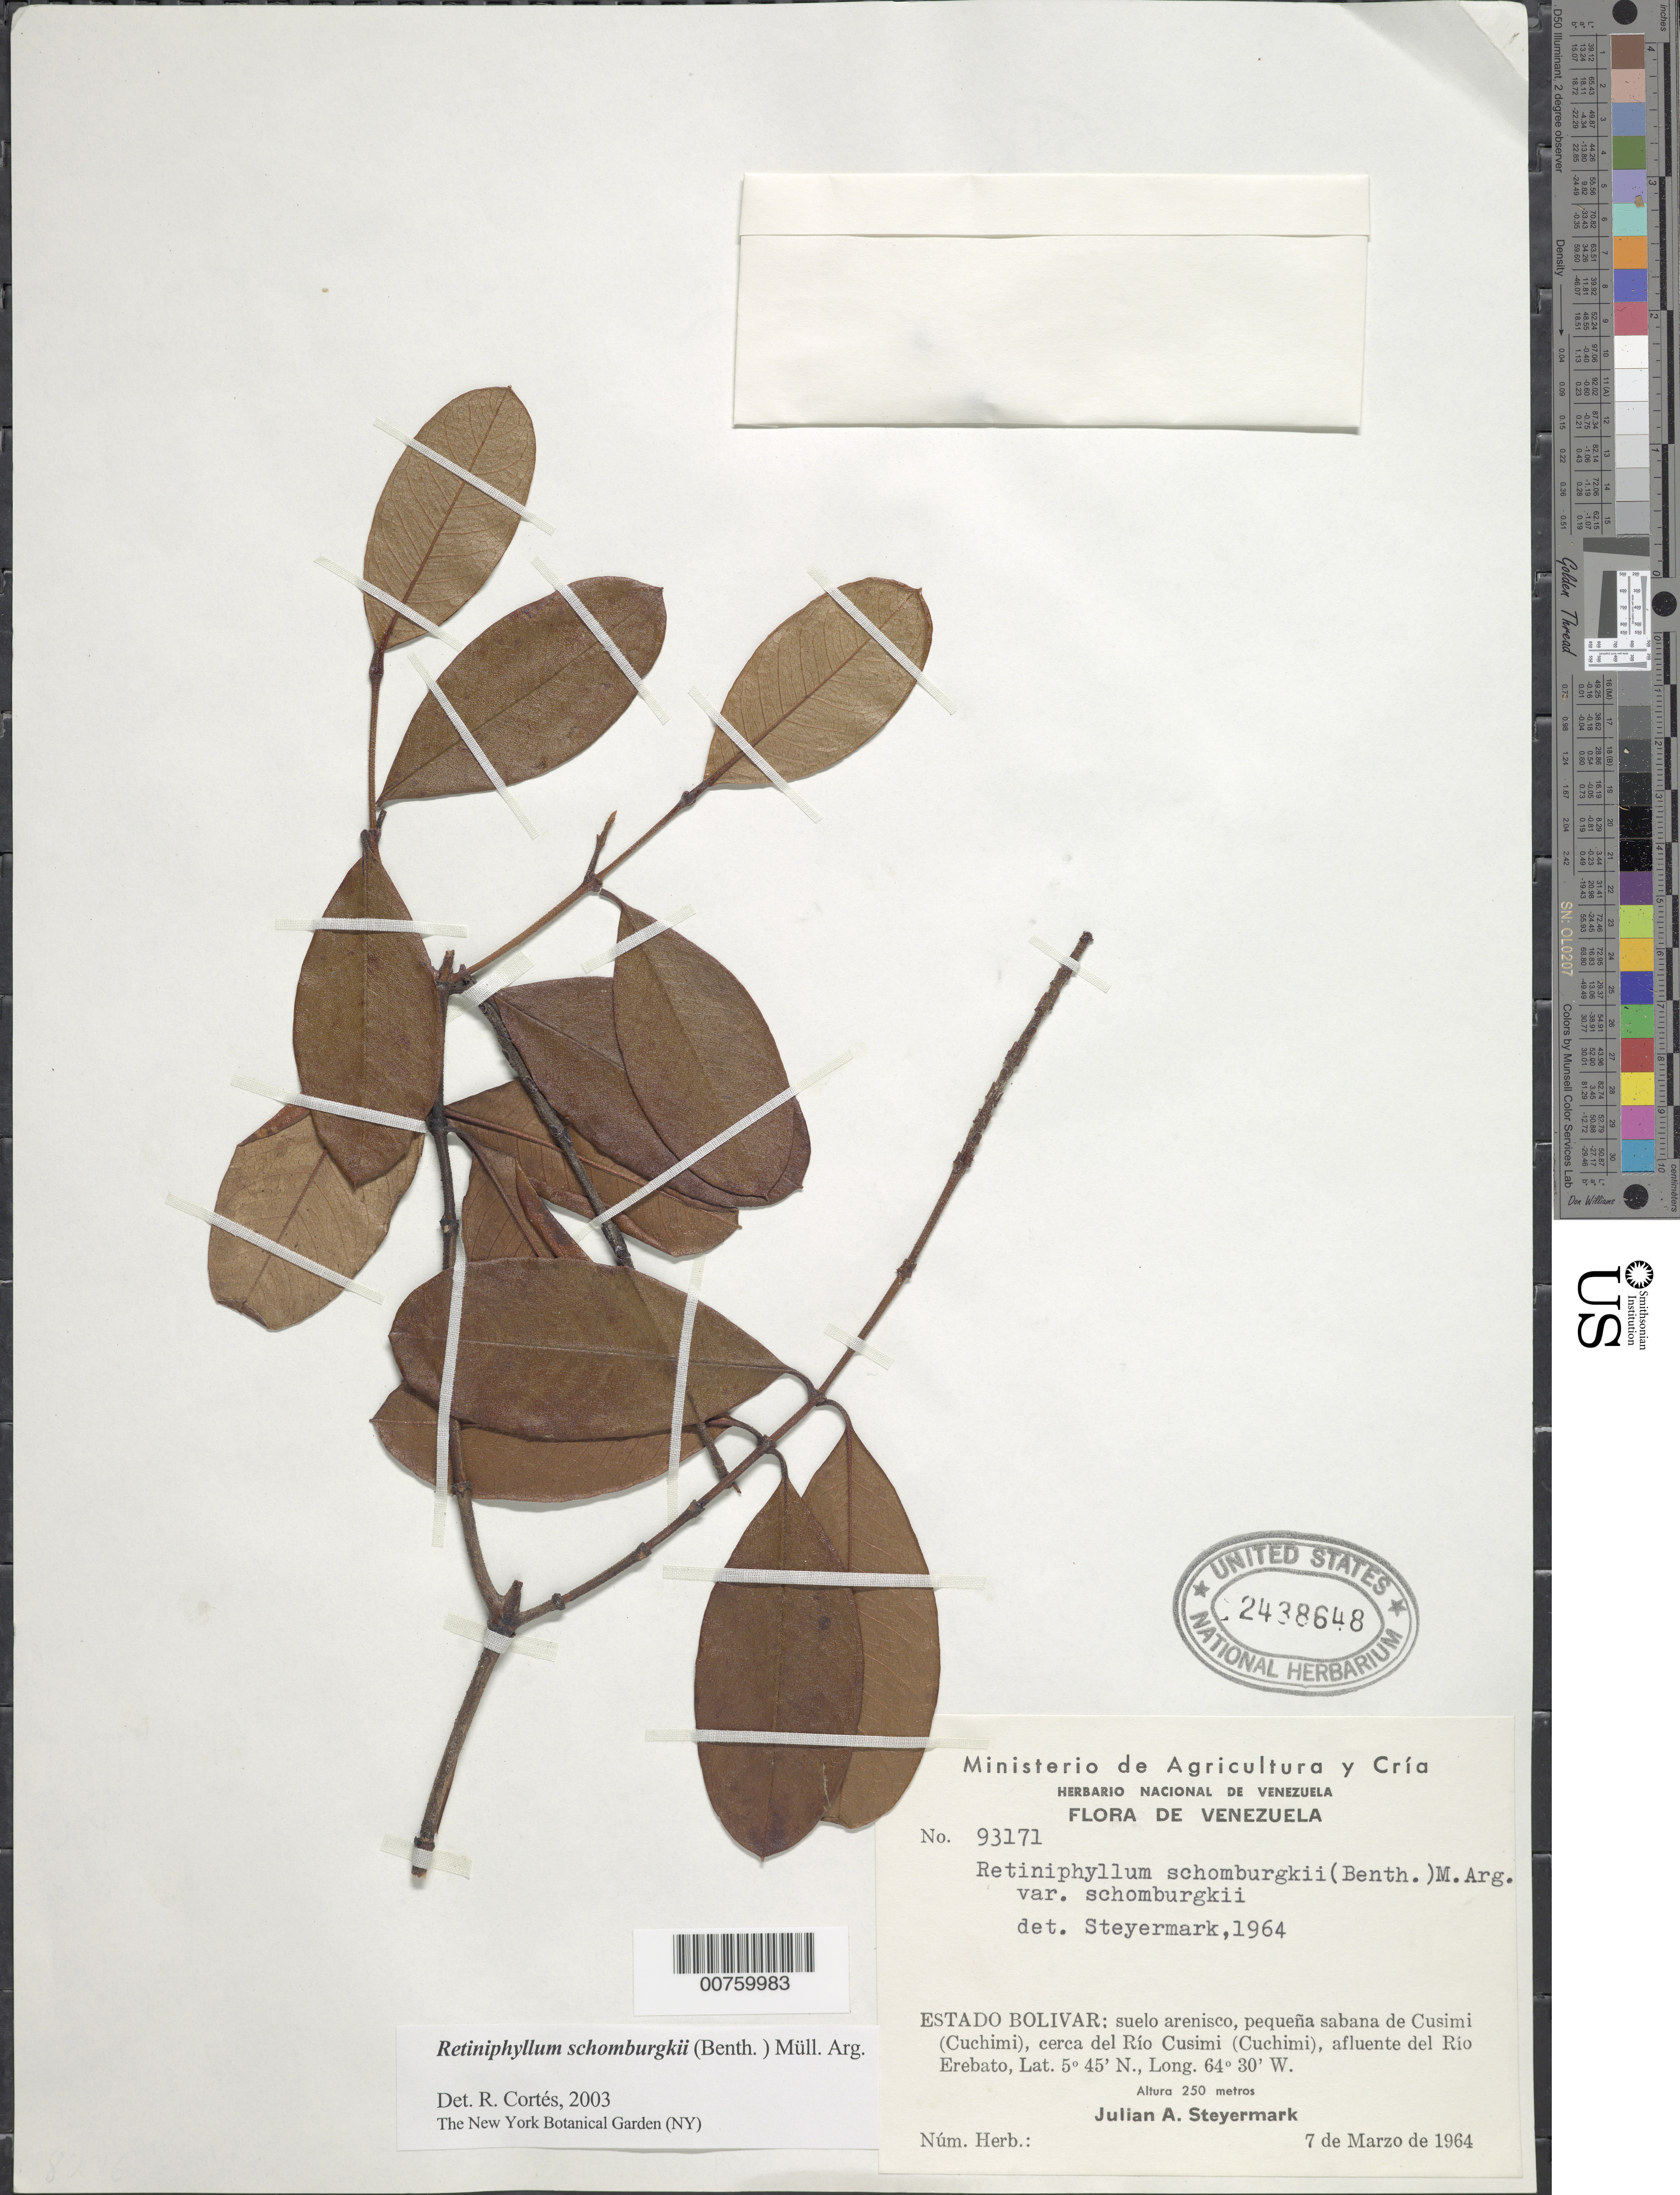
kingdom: Plantae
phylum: Tracheophyta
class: Magnoliopsida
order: Gentianales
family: Rubiaceae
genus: Retiniphyllum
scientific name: Retiniphyllum schomburgkii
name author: (Benth.) Müll. Arg.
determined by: Cortes R., G.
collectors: J. Steyermark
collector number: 93171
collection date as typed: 7-Mar-64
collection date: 1964-03-07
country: Venezuela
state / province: Bolívar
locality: Sabana de Cusimi (Cuchimi), cerca del Río Cusimi (Cuchimi), afluente del Río Erebato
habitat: Suelo arenisco, pequena sabana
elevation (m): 250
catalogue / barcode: US 2438648